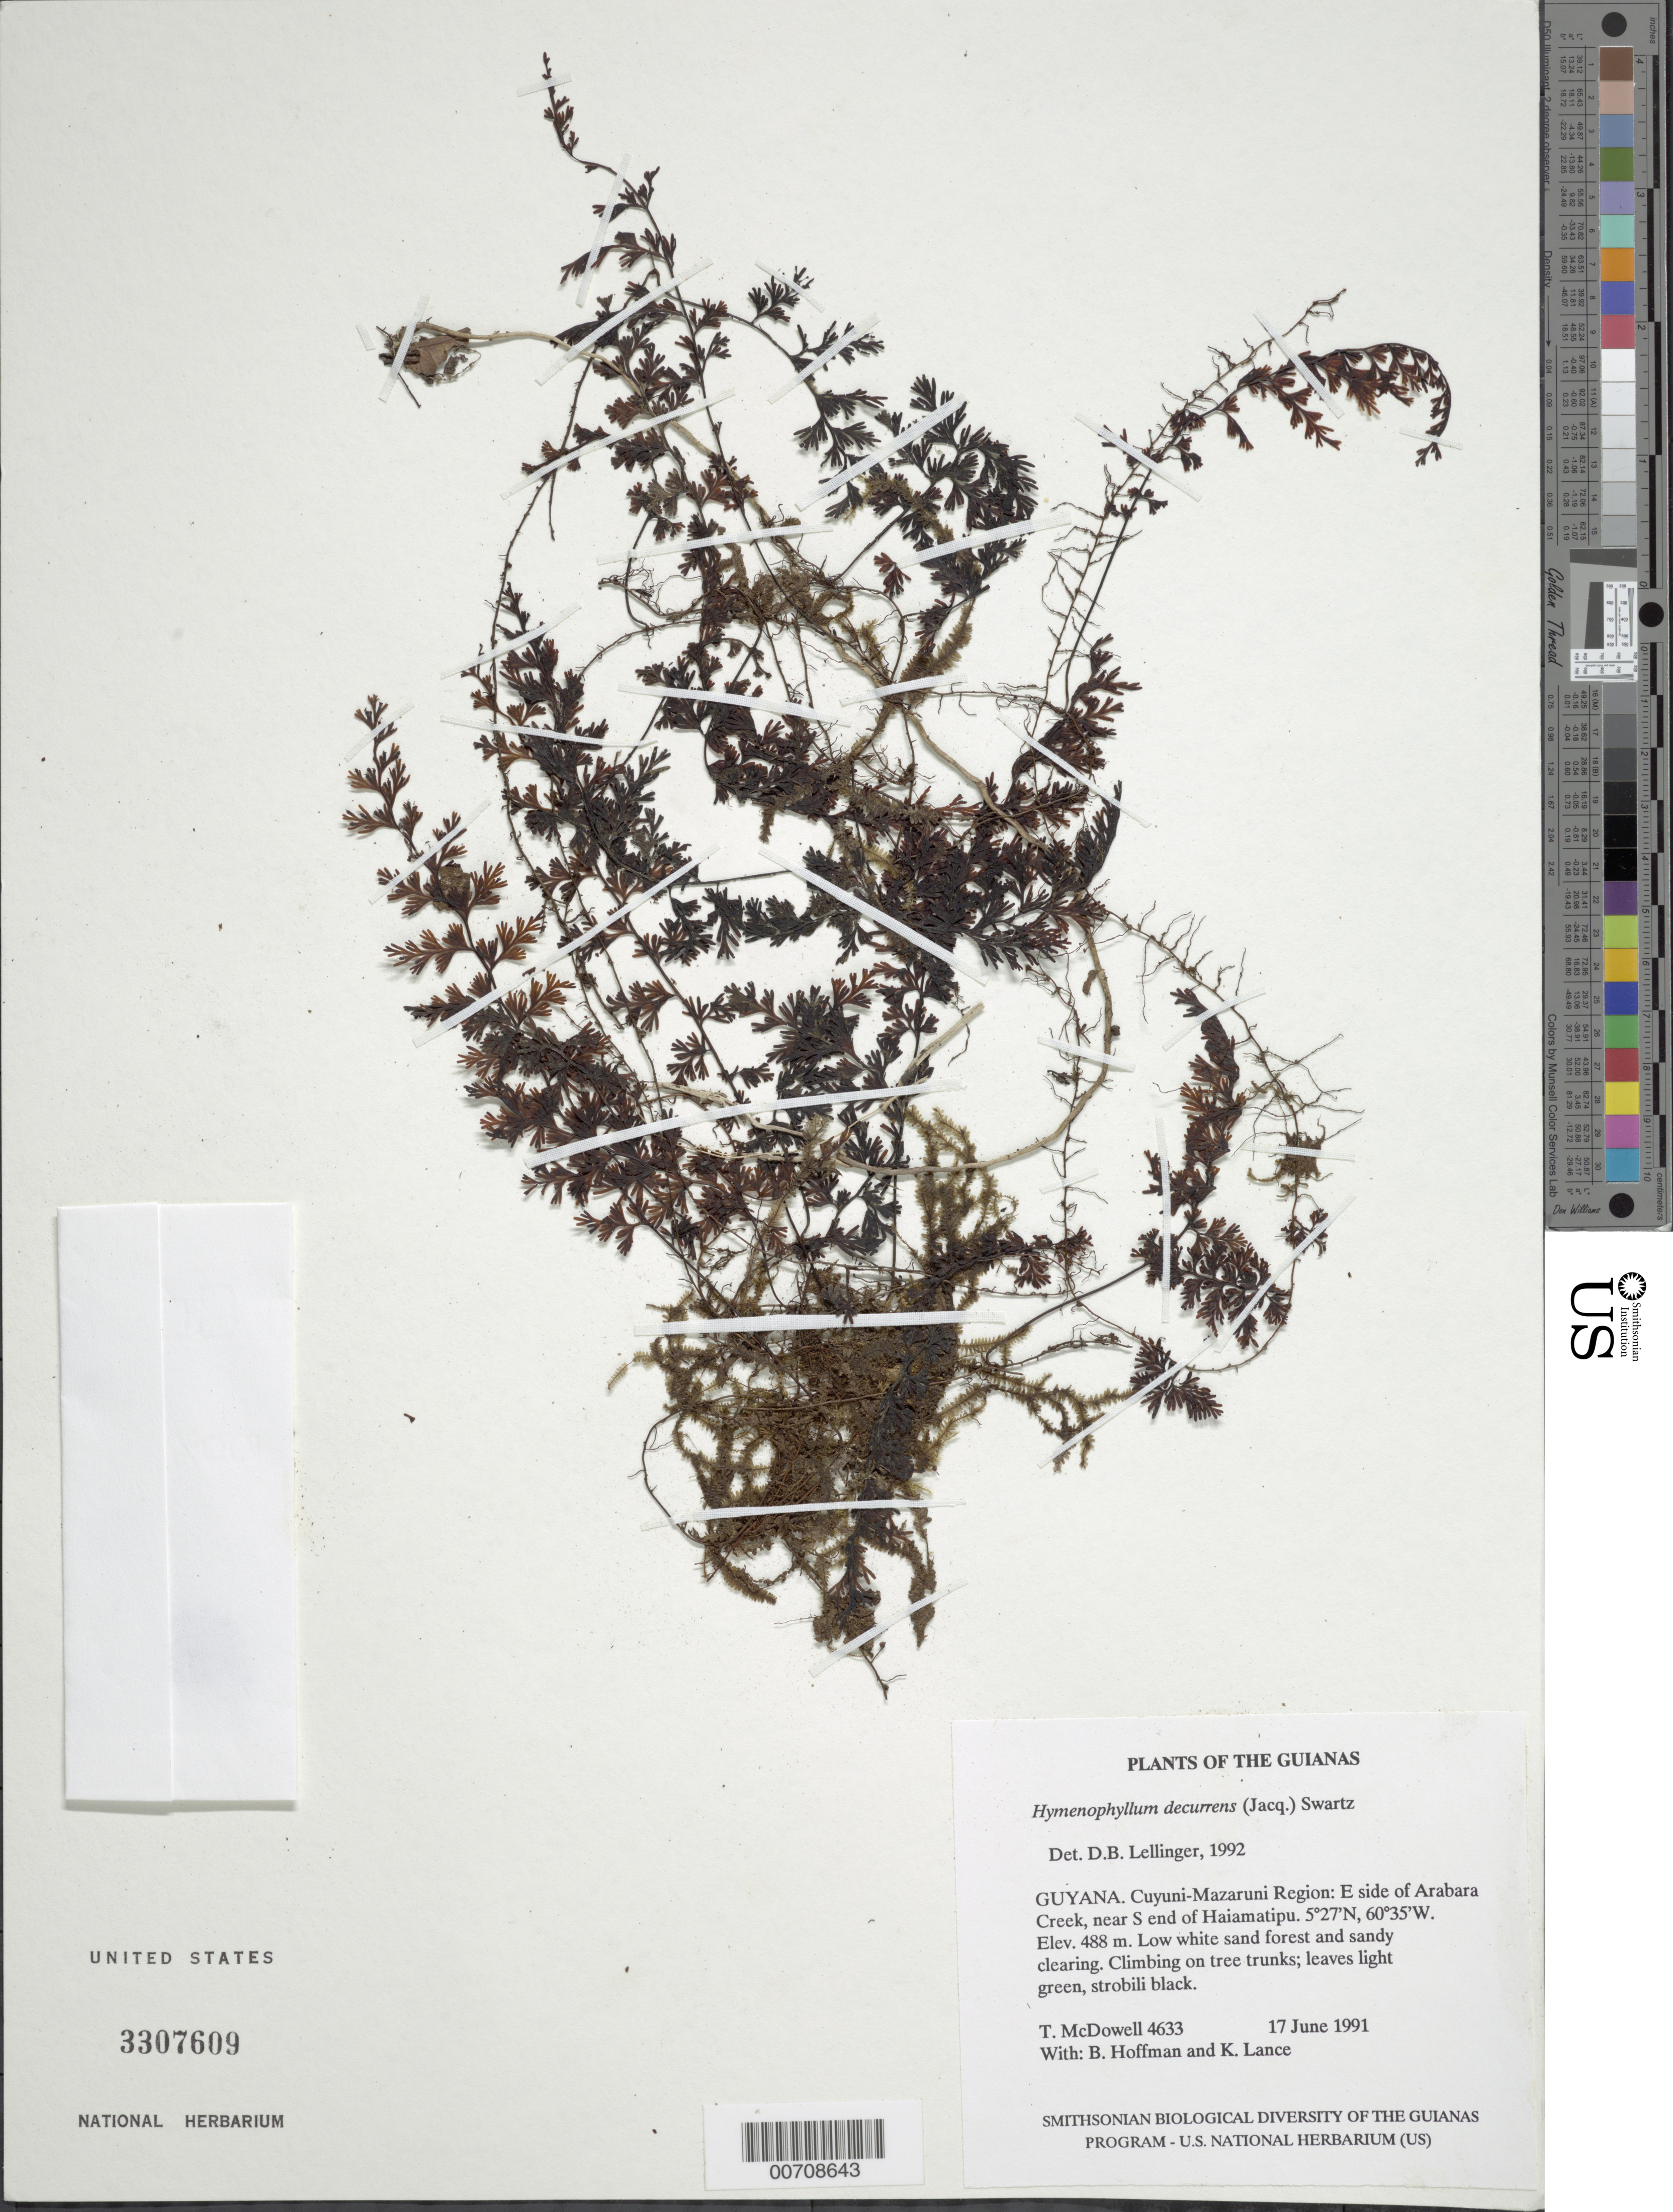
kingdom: Plantae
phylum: Tracheophyta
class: Polypodiopsida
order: Hymenophyllales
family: Hymenophyllaceae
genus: Hymenophyllum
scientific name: Hymenophyllum decurrens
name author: (Jacq.) Sw.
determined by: Lellinger, David B., (BOT), Smithsonian Institution - National Museum of Natural History (UNITED STATES)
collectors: T. McDowell, B. Hoffman & K. Lance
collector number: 4633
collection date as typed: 17 June 1991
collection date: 1991-06-17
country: Guyana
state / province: Cuyuni-Mazaruni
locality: E side of Arabaru Creek, near S end of Haiamatipu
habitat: Low white sand forest and sandy clearing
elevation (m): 488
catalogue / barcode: US 3307609